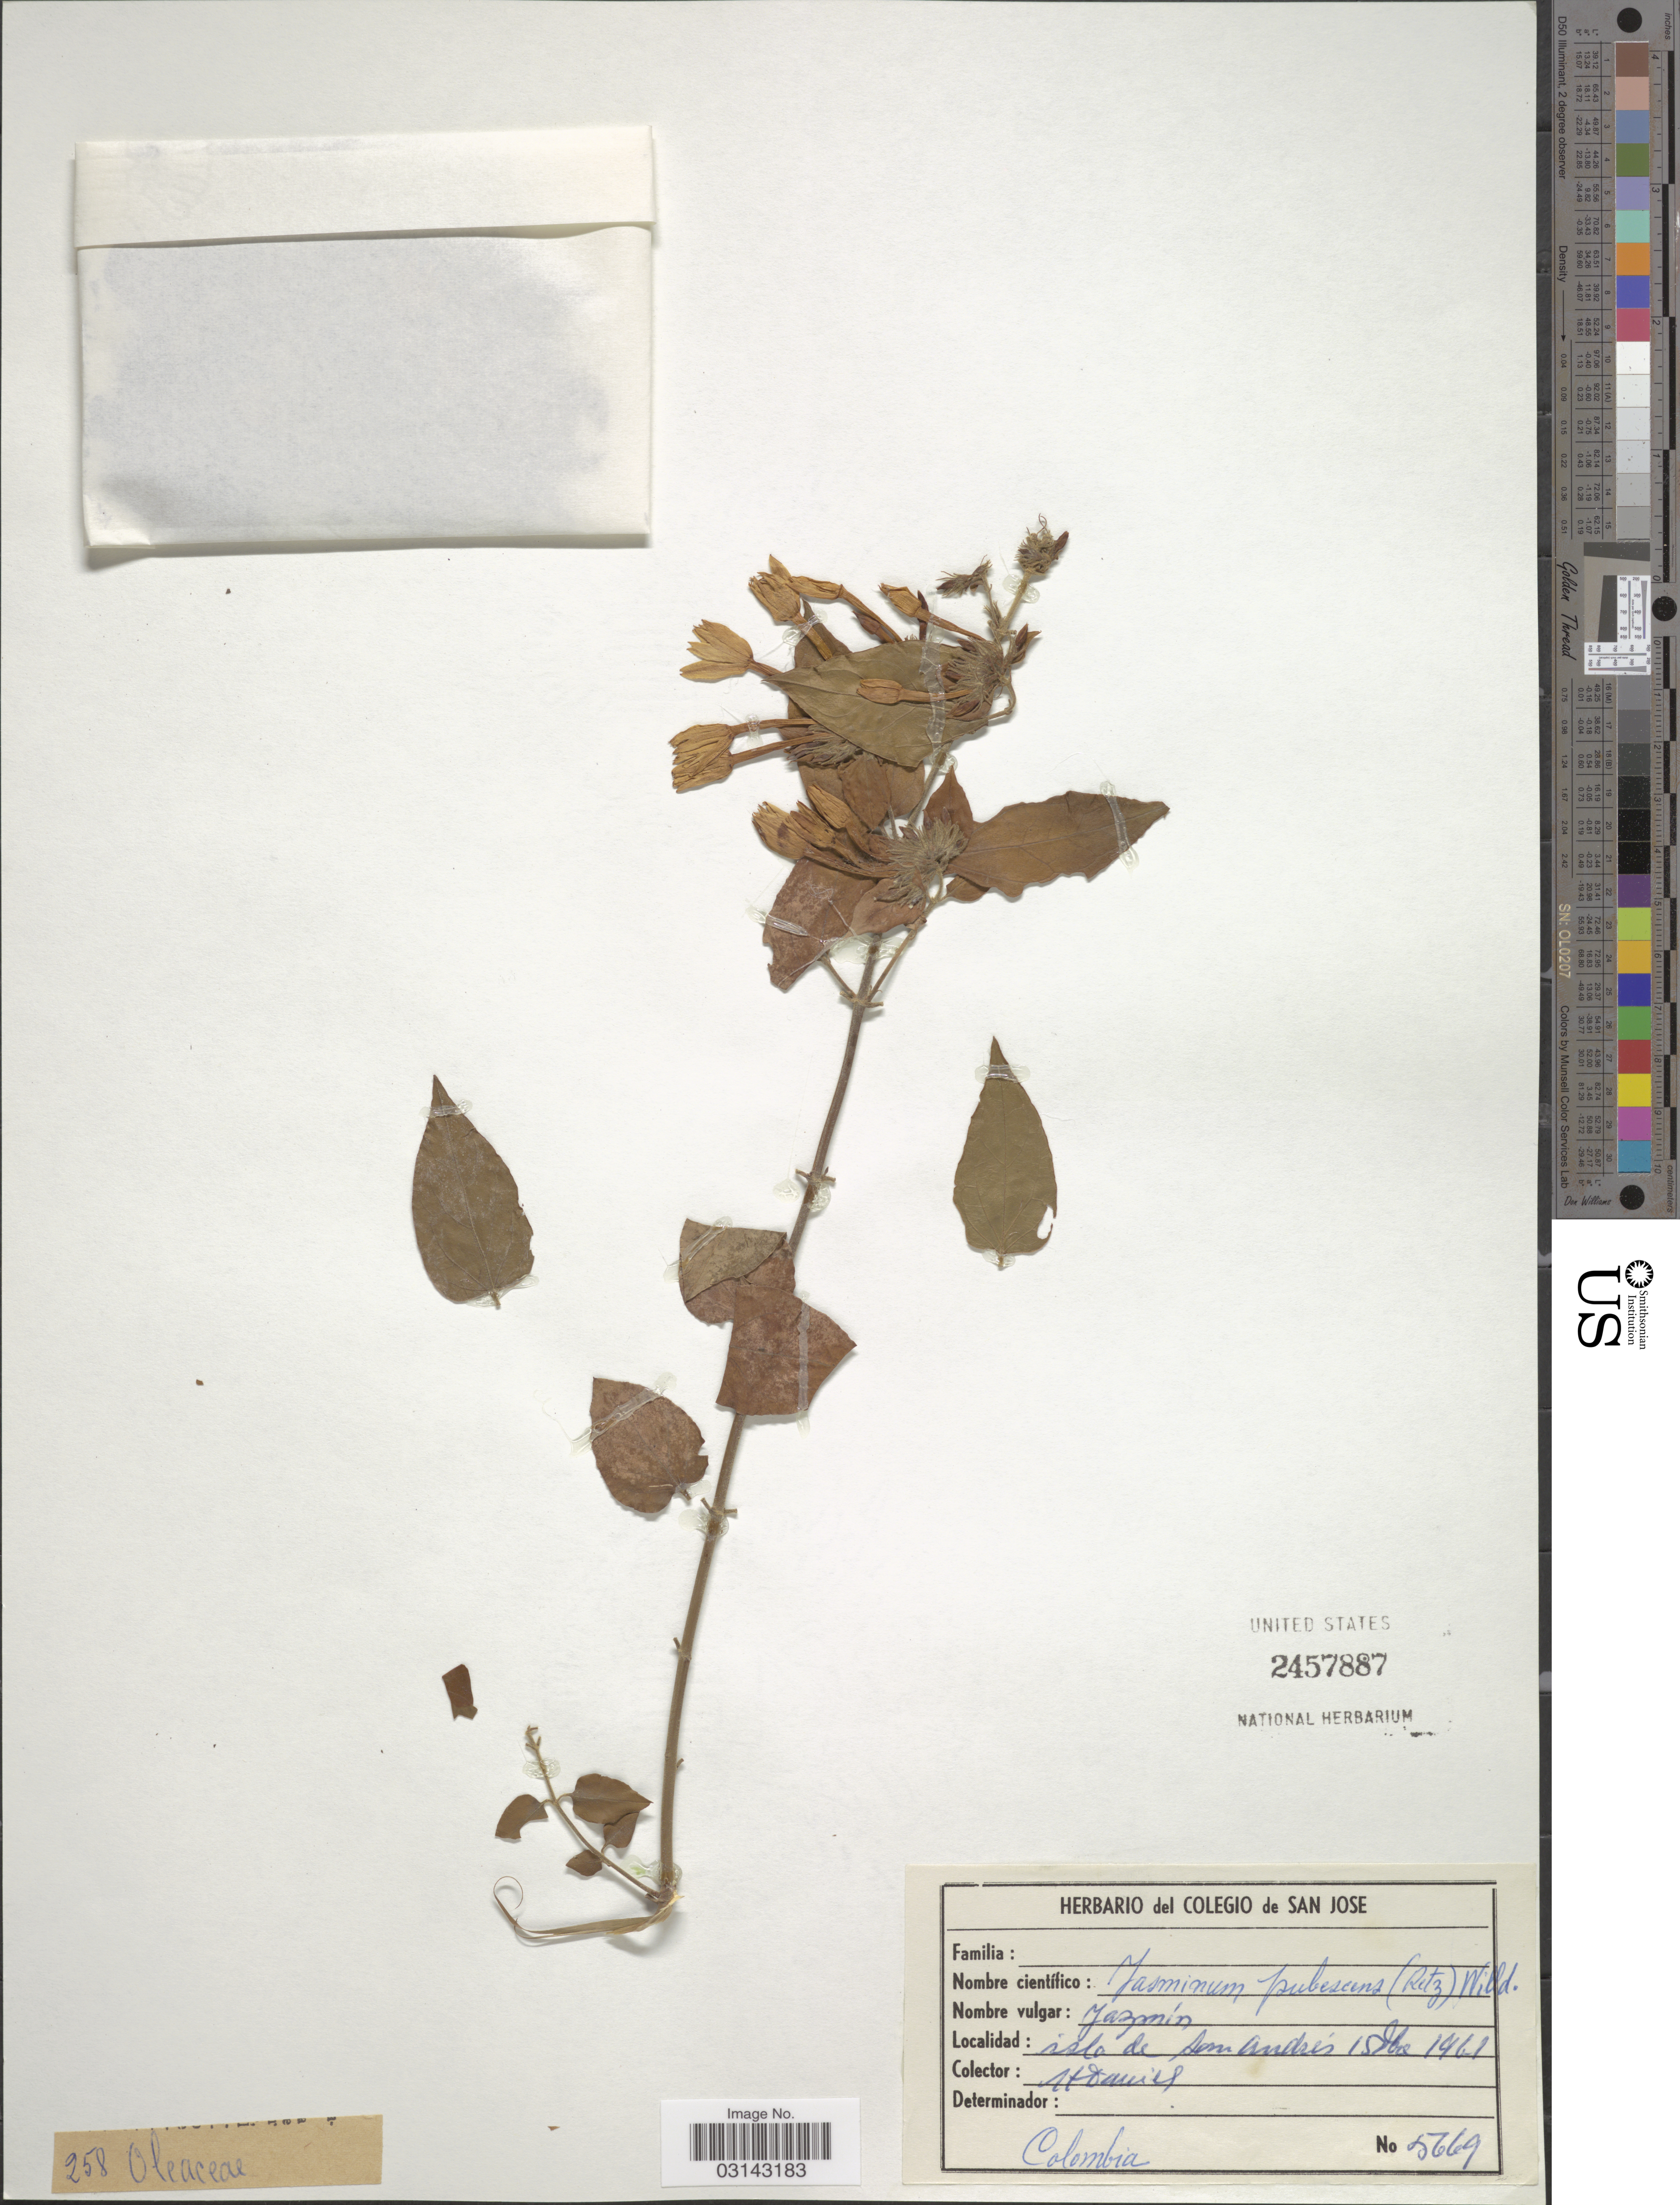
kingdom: Plantae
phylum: Tracheophyta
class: Magnoliopsida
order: Lamiales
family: Oleaceae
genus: Jasminum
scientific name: Jasminum pubescens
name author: (Retz.) Willd.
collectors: H. Daniel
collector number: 5669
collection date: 1961-10-15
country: Colombia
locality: Isla de San Andrés.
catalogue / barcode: US 2457887